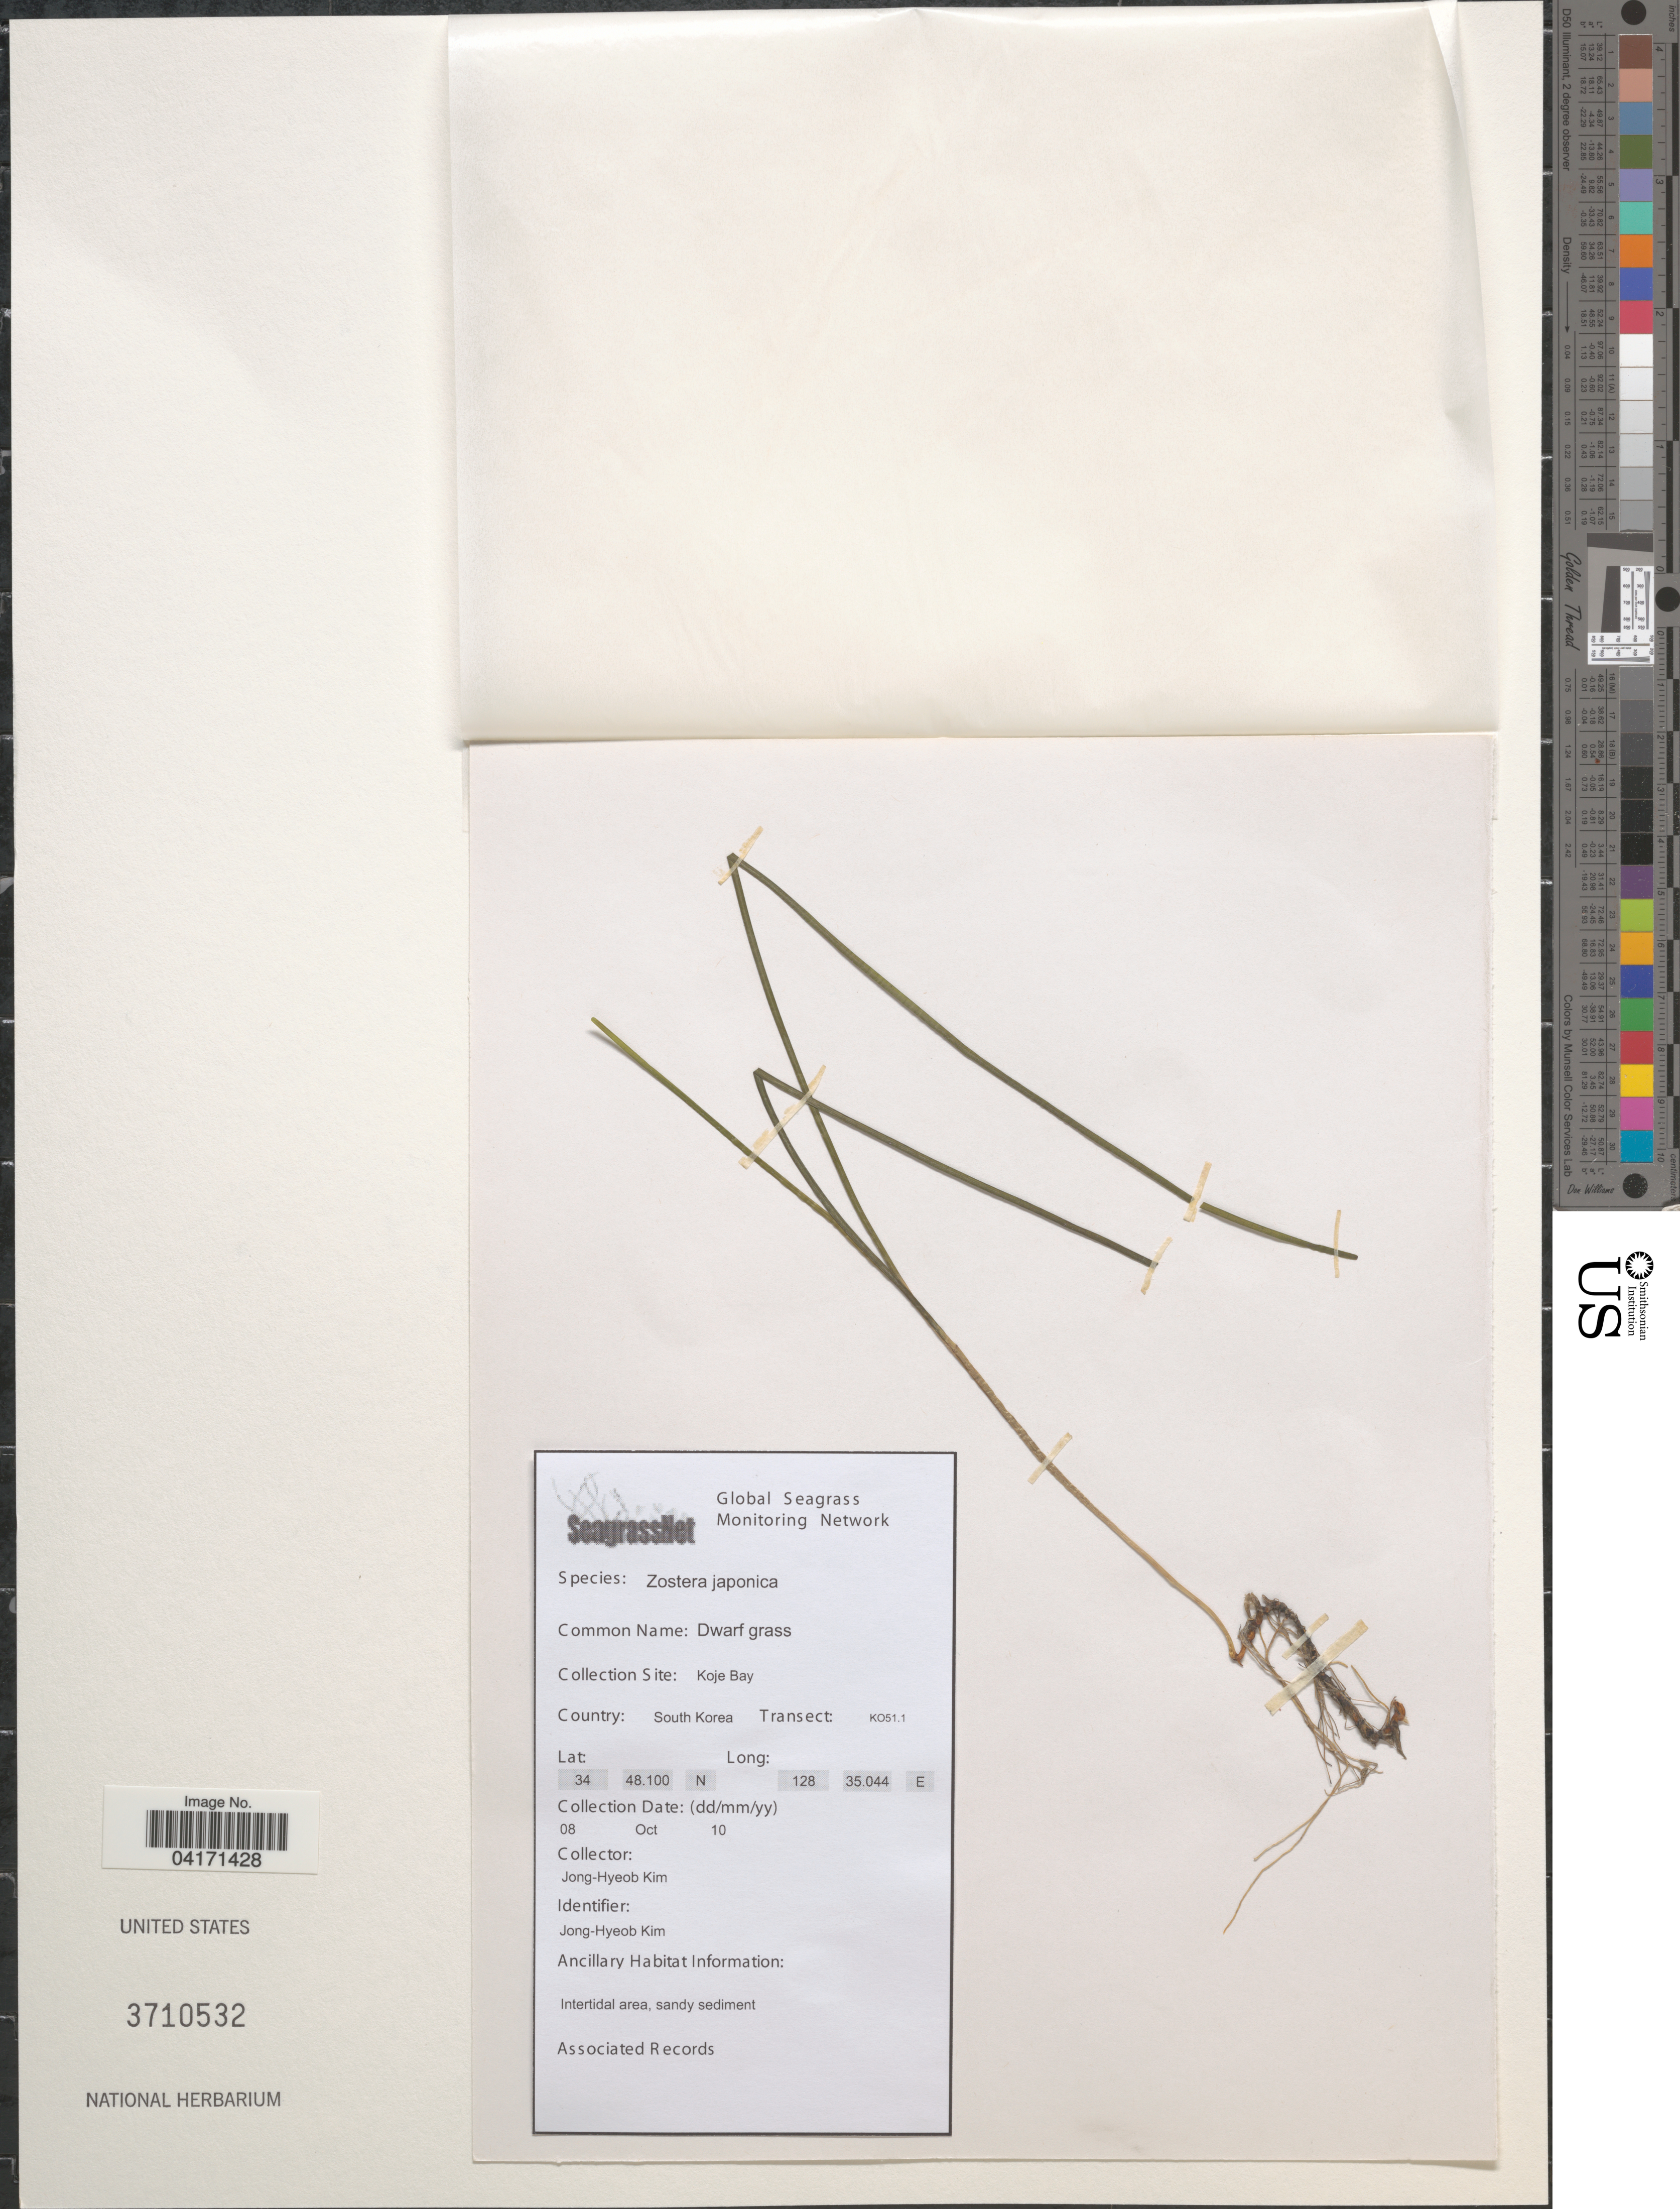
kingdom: Plantae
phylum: Tracheophyta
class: Liliopsida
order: Alismatales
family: Zosteraceae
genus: Zostera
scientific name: Zostera japonica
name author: Asch. & Graebn.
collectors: J. Kim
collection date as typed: Transcribed d/m/y: 8/10/10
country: South Korea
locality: Koje Bay. Transect: KO51.1.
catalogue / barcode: US 3710532